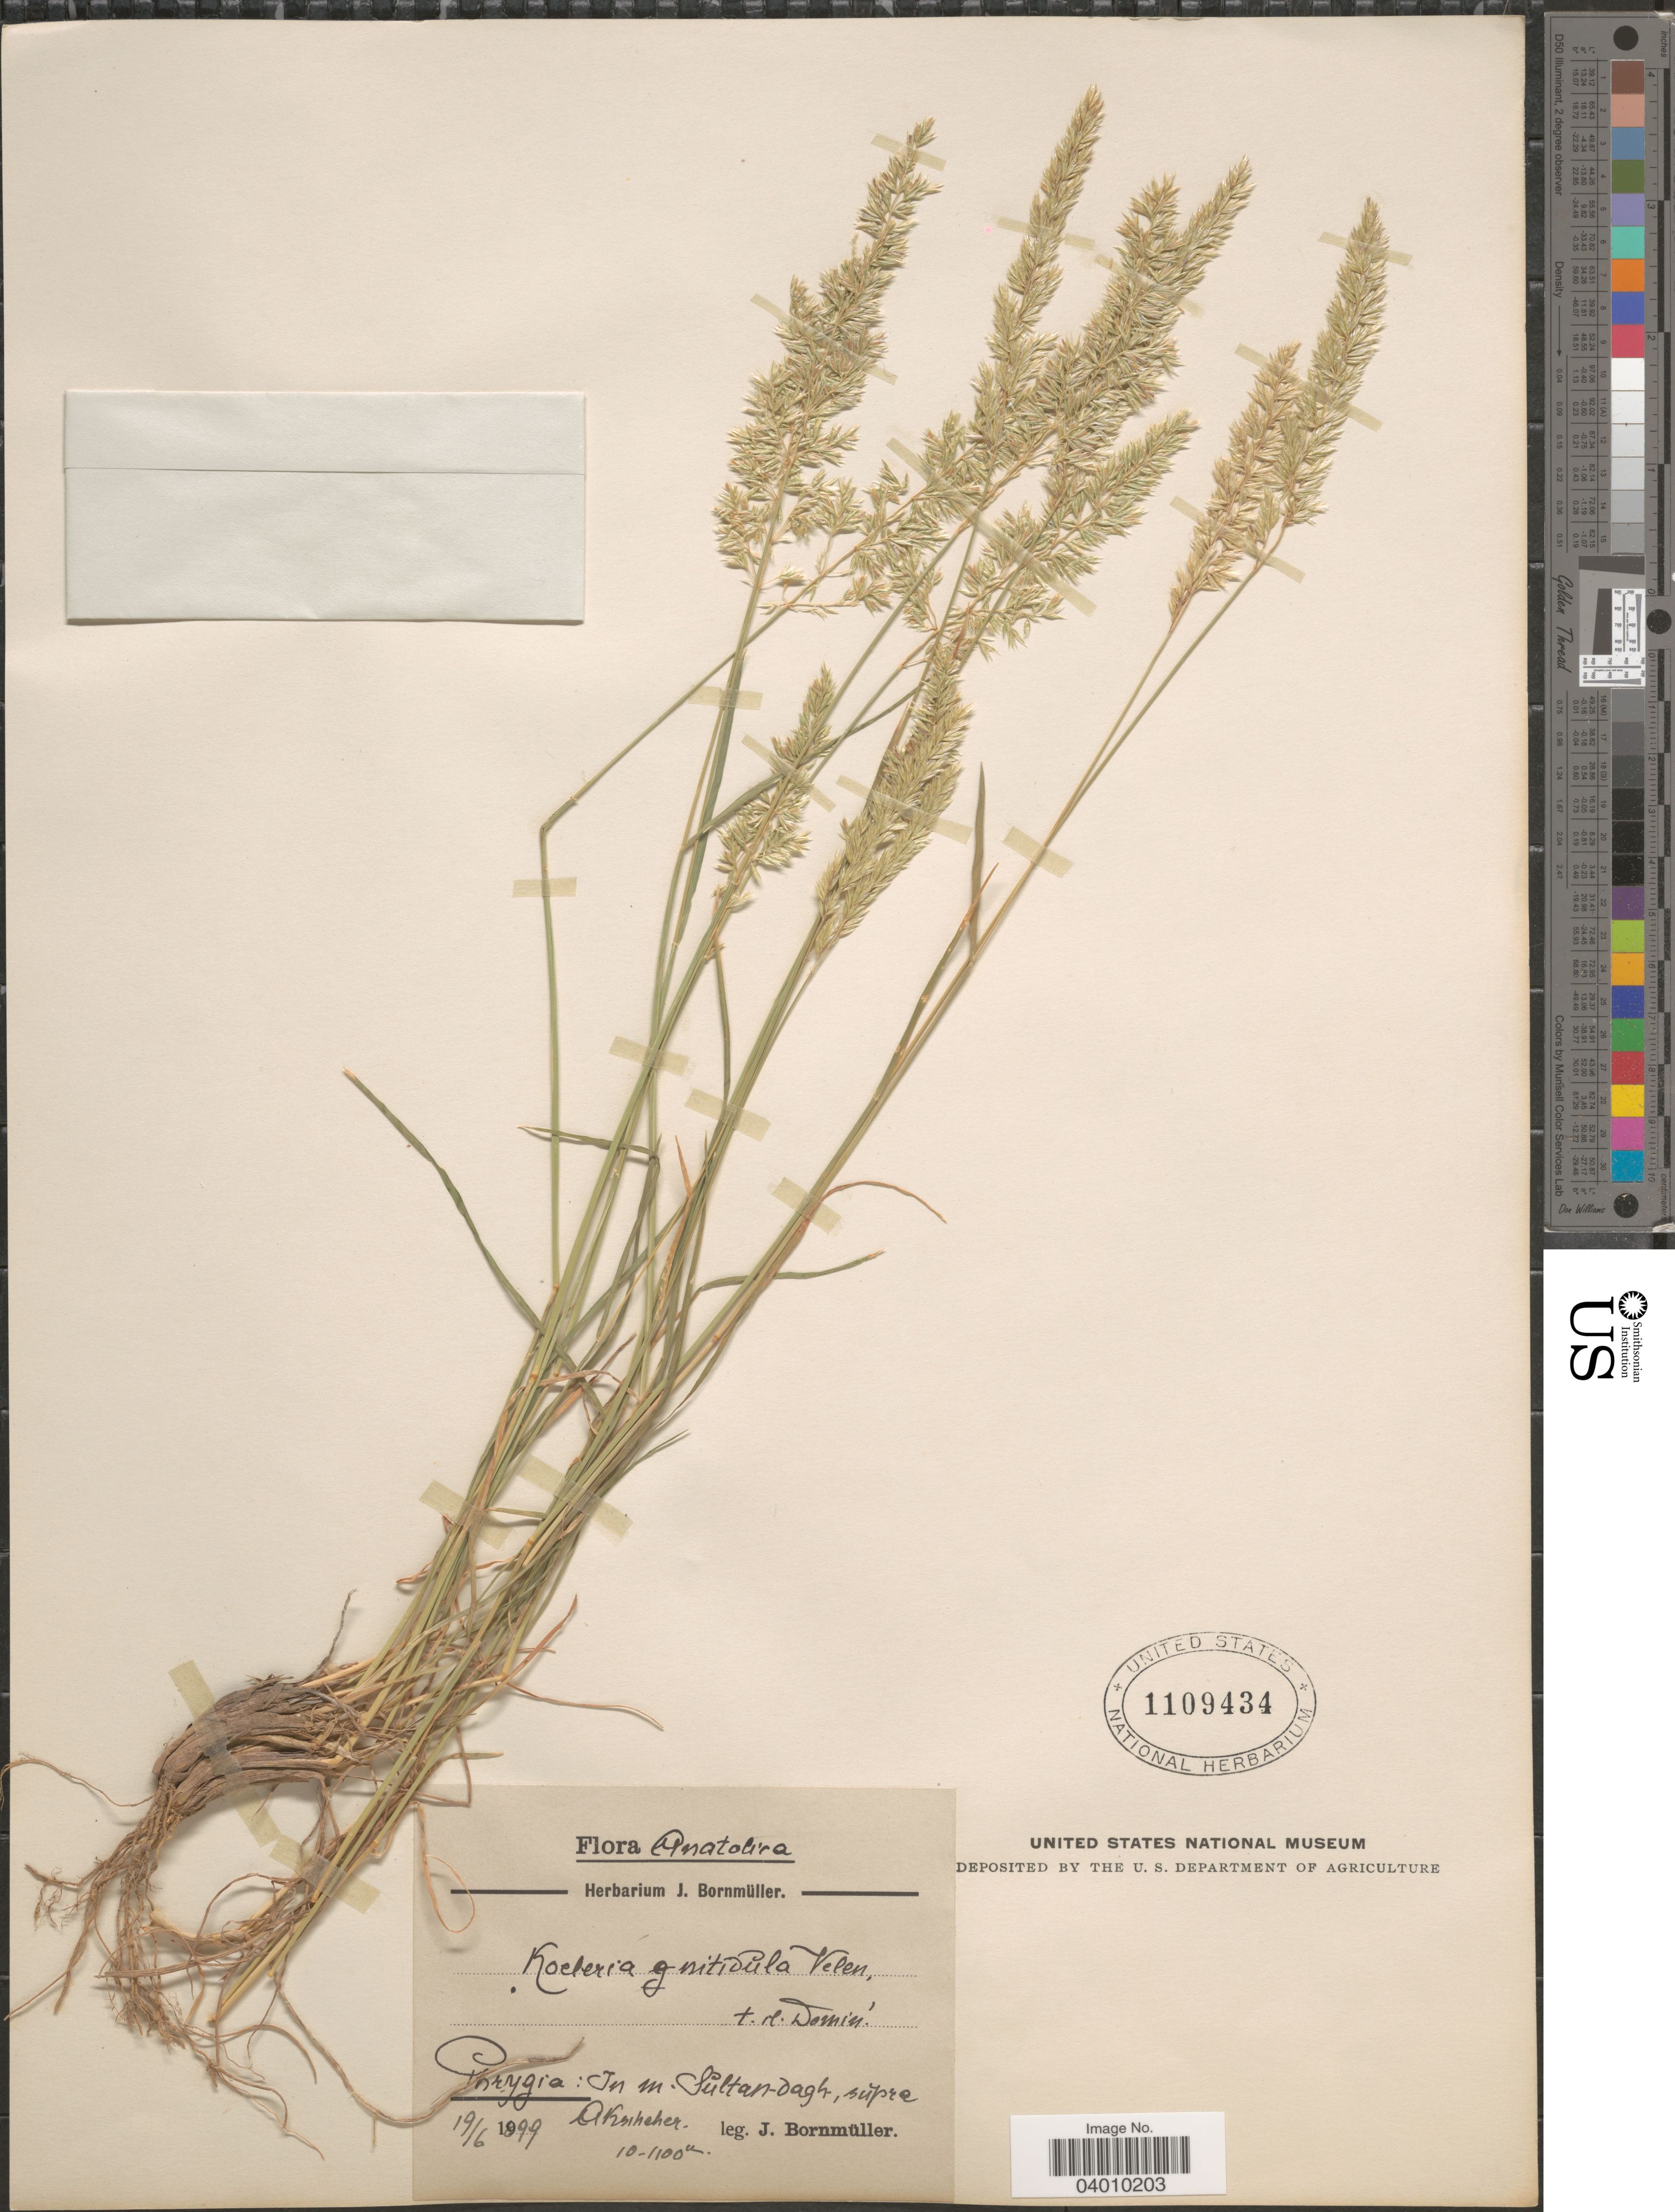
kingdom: Plantae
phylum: Tracheophyta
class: Liliopsida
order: Poales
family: Poaceae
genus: Koeleria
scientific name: Koeleria nitidula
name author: Velen.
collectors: J. Bornmüller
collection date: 1899-06-19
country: Turkey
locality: Anatolica. Phrygia: In m. Sultan-dagh, supra Akscheher.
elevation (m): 1000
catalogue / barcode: US 1109434